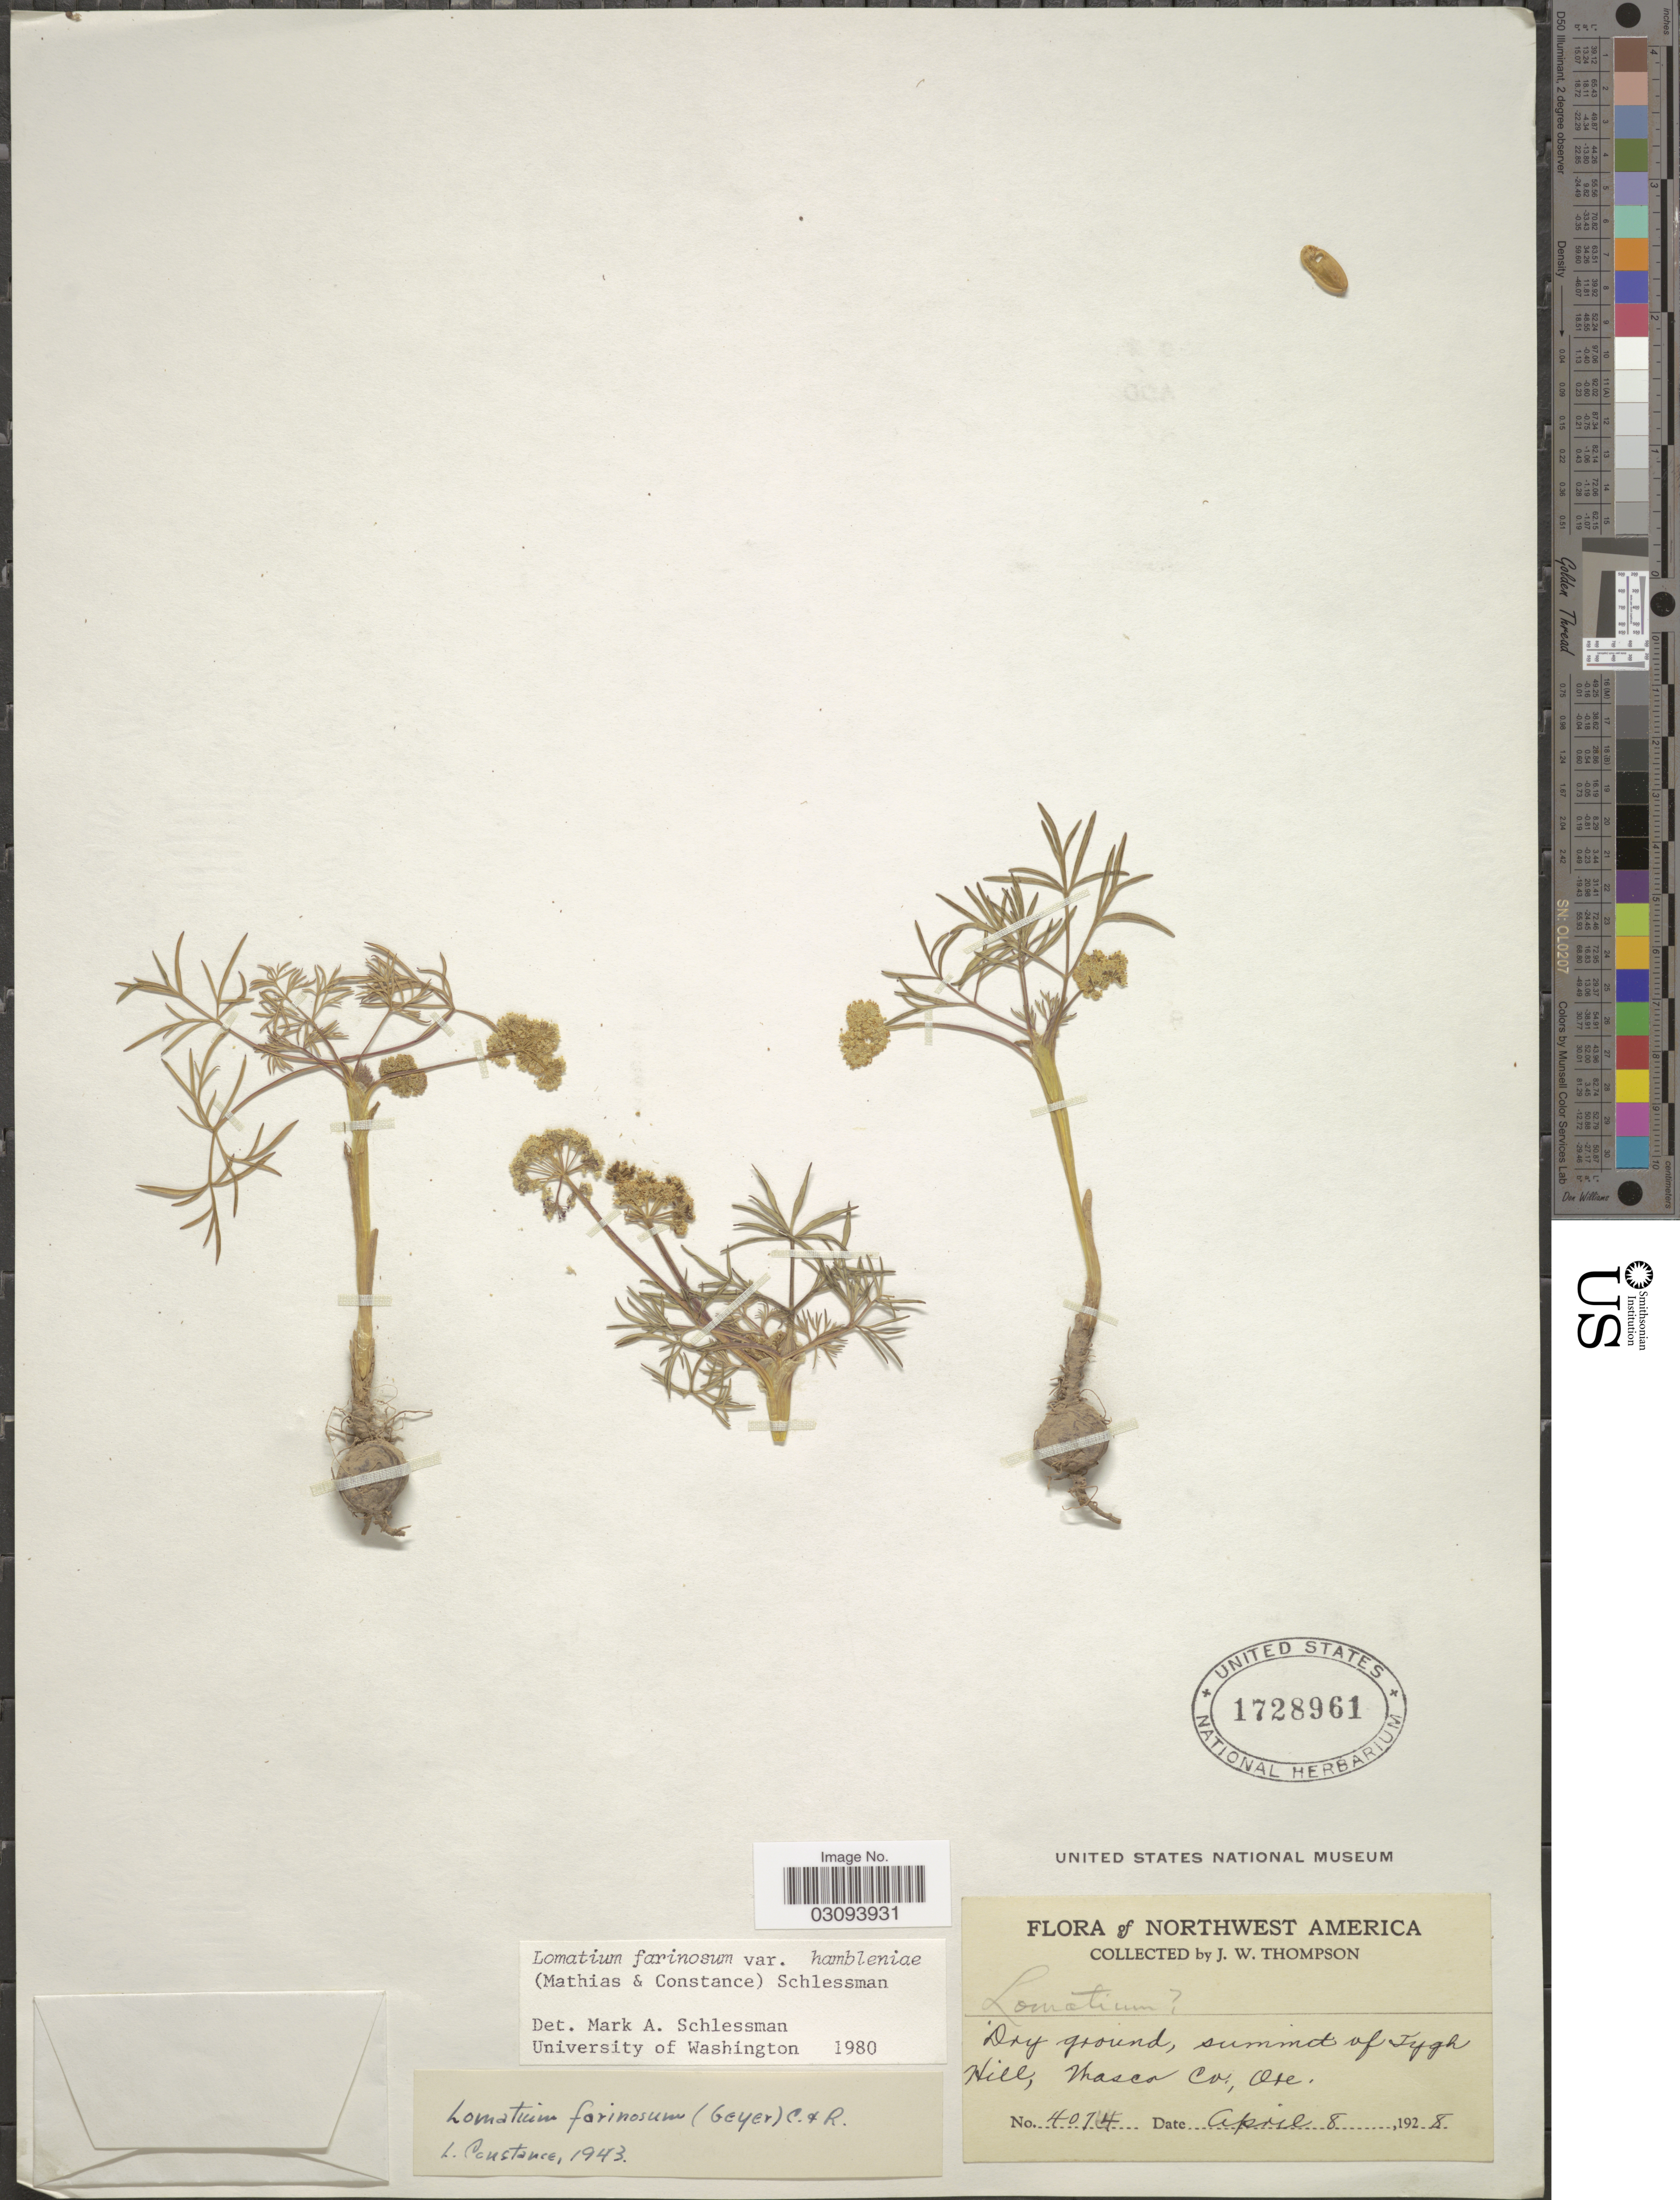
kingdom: Plantae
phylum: Tracheophyta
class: Magnoliopsida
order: Apiales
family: Apiaceae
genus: Lomatium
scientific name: Lomatium farinosum var. hambleniae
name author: (Mathias & Constance) Schlessman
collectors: J. Thompson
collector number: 4074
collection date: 1928-04-08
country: United States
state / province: Oregon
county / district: Wasco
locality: Summit of Tygh Hill, Wasco County.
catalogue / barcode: US 1728961